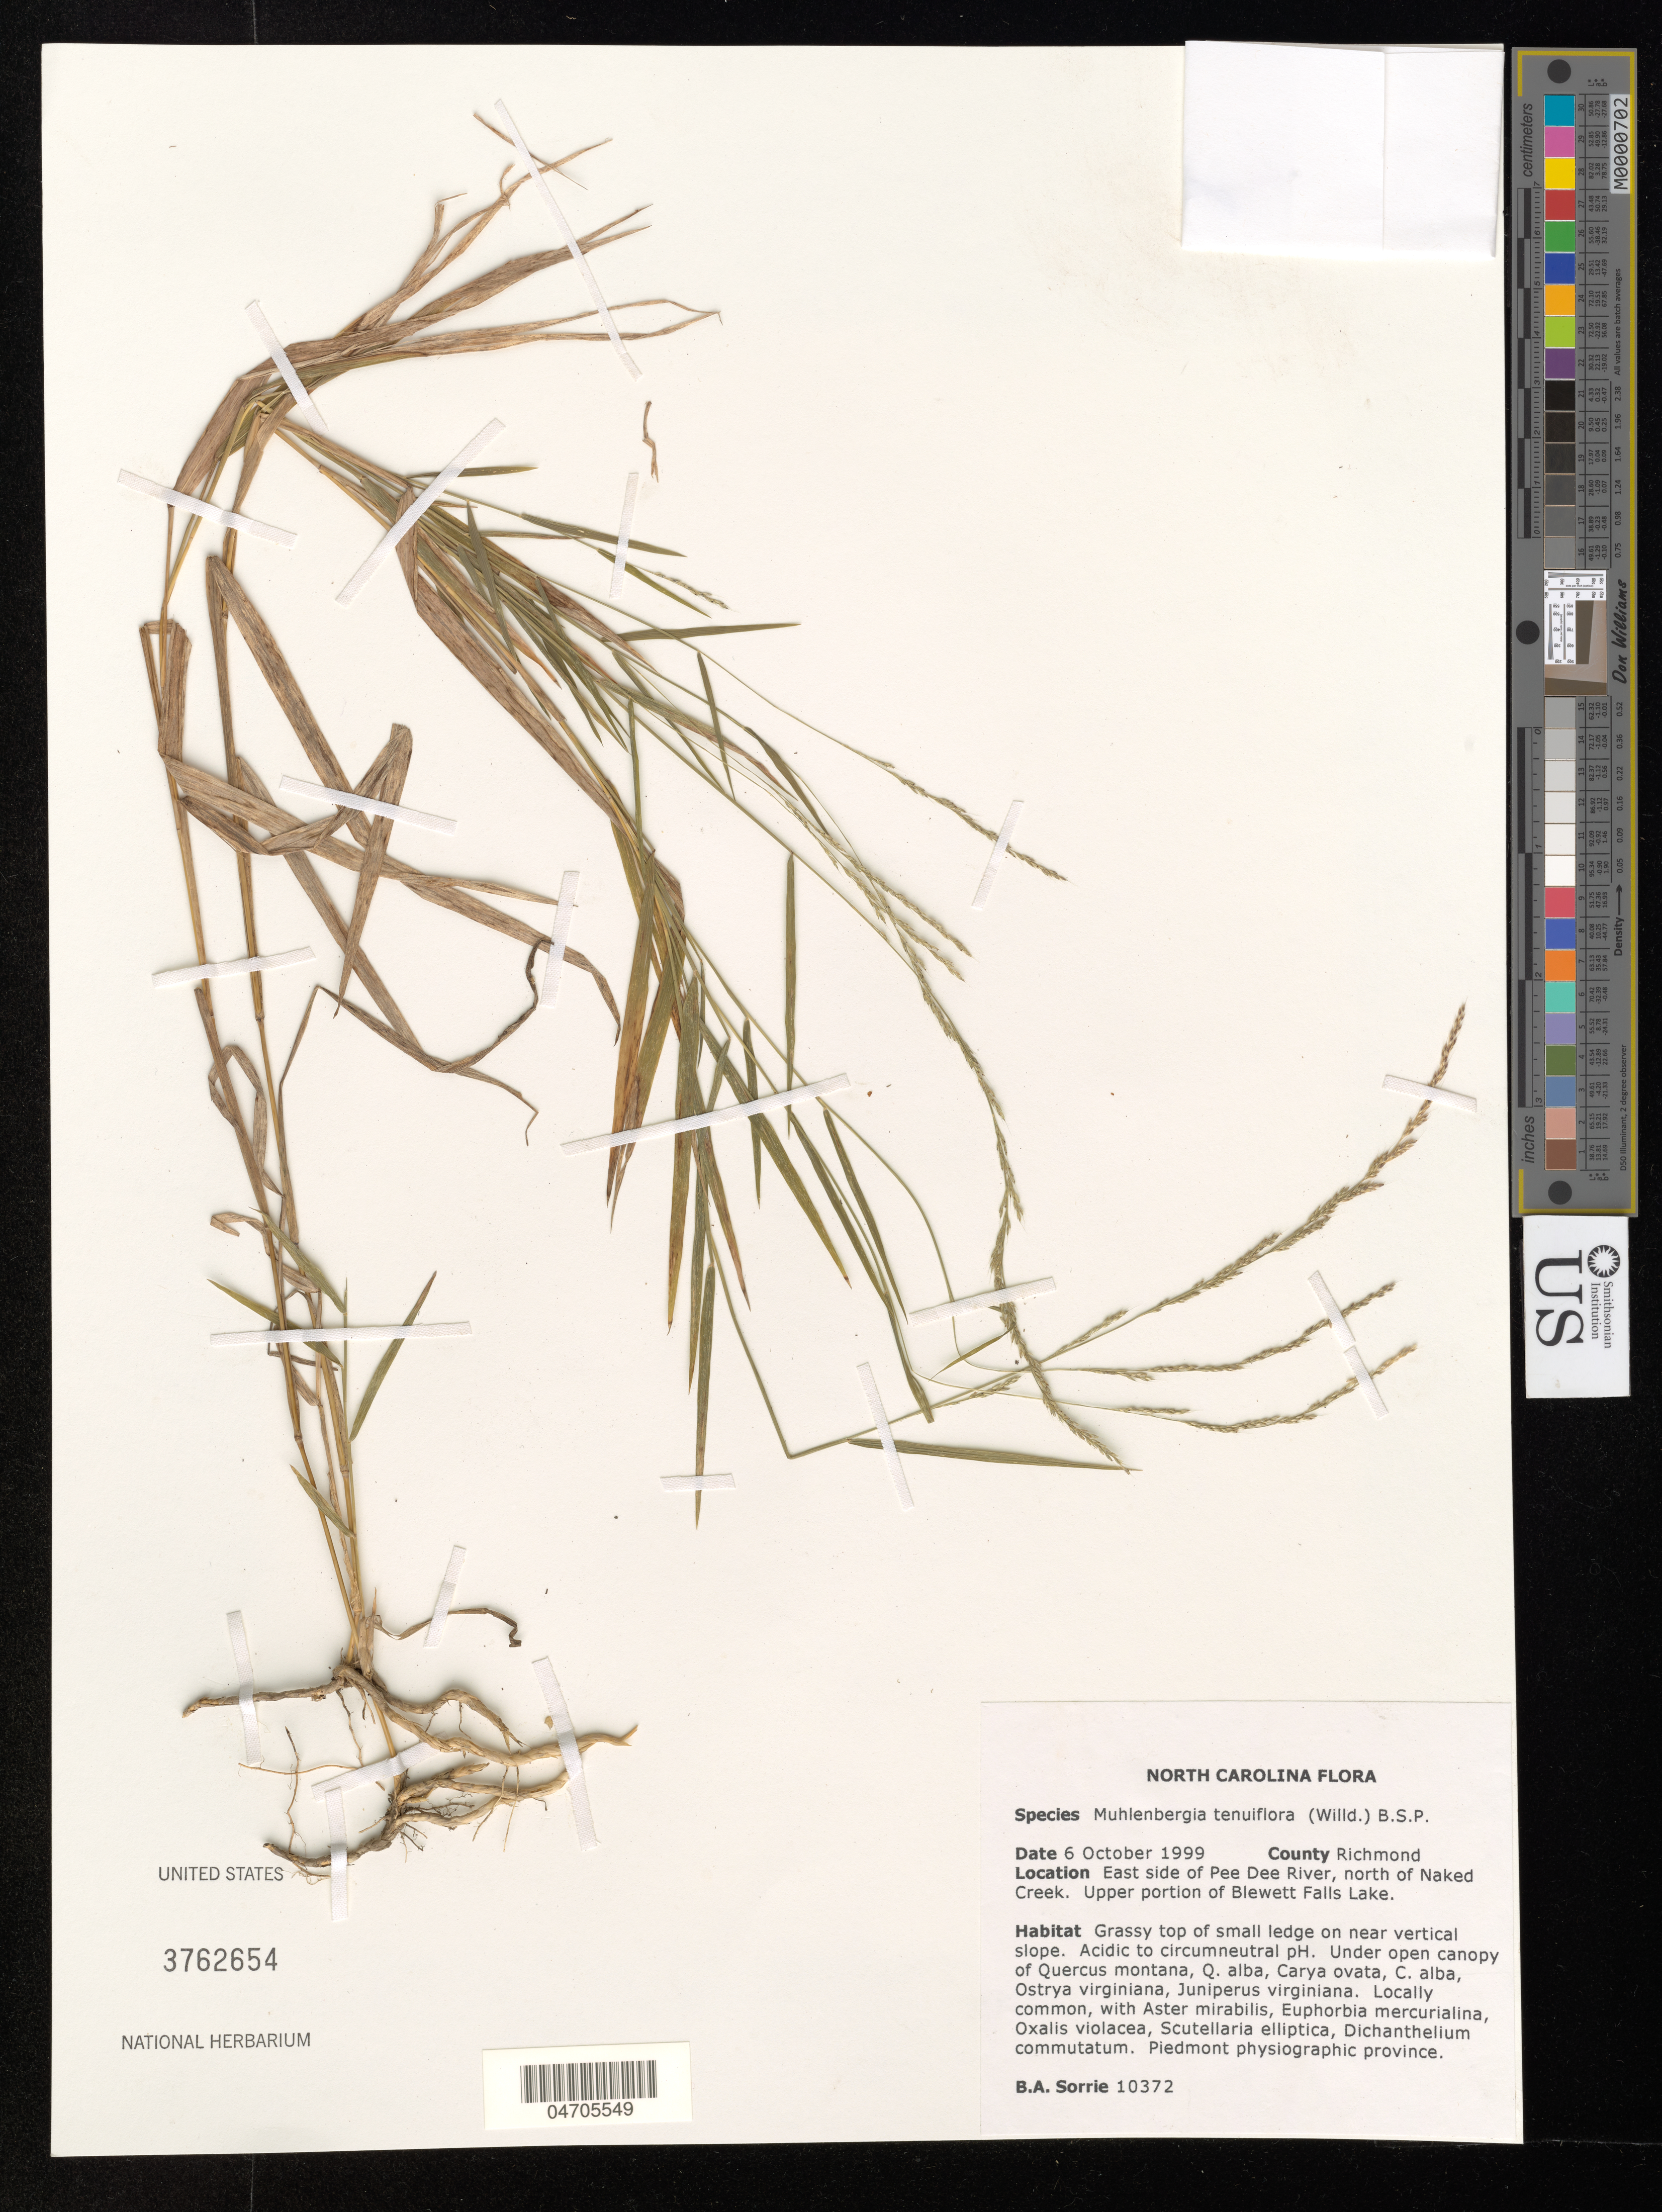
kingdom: Plantae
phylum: Tracheophyta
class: Liliopsida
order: Poales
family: Poaceae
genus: Muhlenbergia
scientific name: Muhlenbergia tenuiflora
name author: (Willd.) Britton, Stearns & Poggenb.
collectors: B. Sorrie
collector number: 10372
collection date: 1999-10-06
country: United States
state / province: North Carolina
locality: County Richmond. East side of Pee Dee River, north of Naked Creek. Upper portion of Blewett Falls Lake. Grassy top of small ledge on near vertical slope.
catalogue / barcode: US 3762654